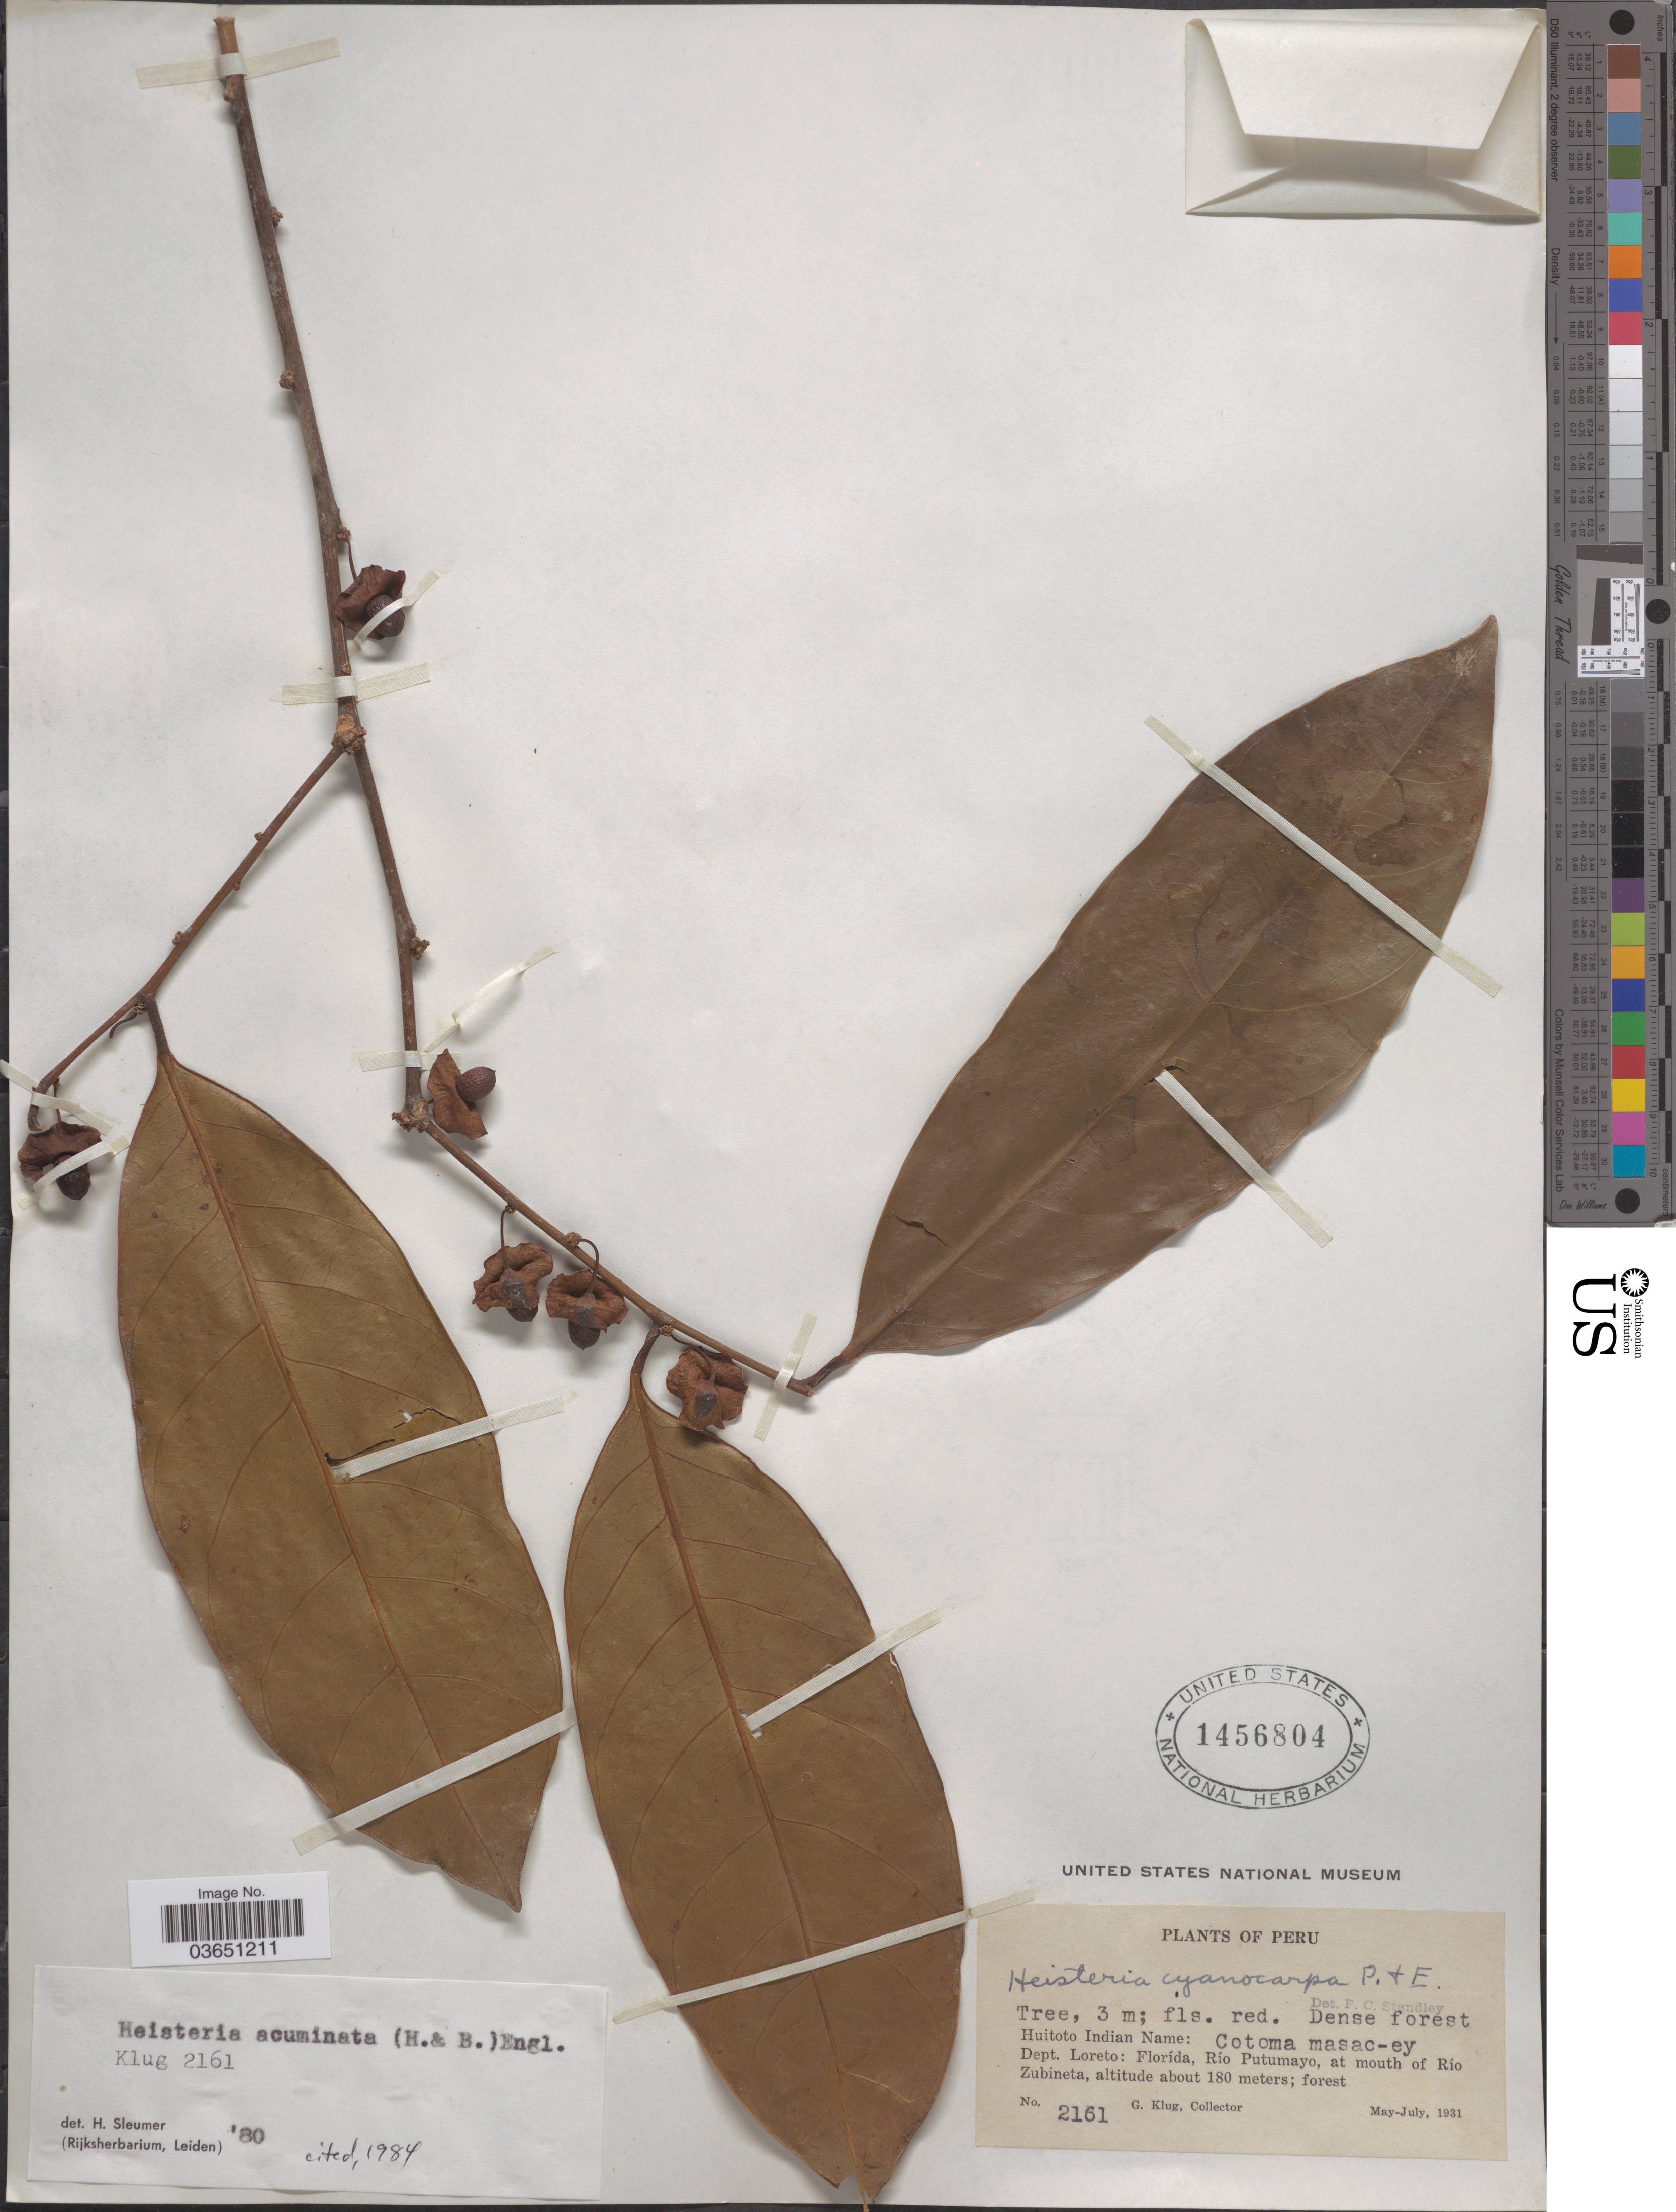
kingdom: Plantae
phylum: Tracheophyta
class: Magnoliopsida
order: Santalales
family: Erythropalaceae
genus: Heisteria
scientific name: Heisteria acuminata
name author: (Humb. & Bonpl.) Engl.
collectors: G. Klug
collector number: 2161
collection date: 1931-05/1931-07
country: Peru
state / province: Loreto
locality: Dept. Loreto: Florída, Río Putumayo, at mouth of Rio Zubineta.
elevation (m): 180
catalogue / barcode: US 1456804